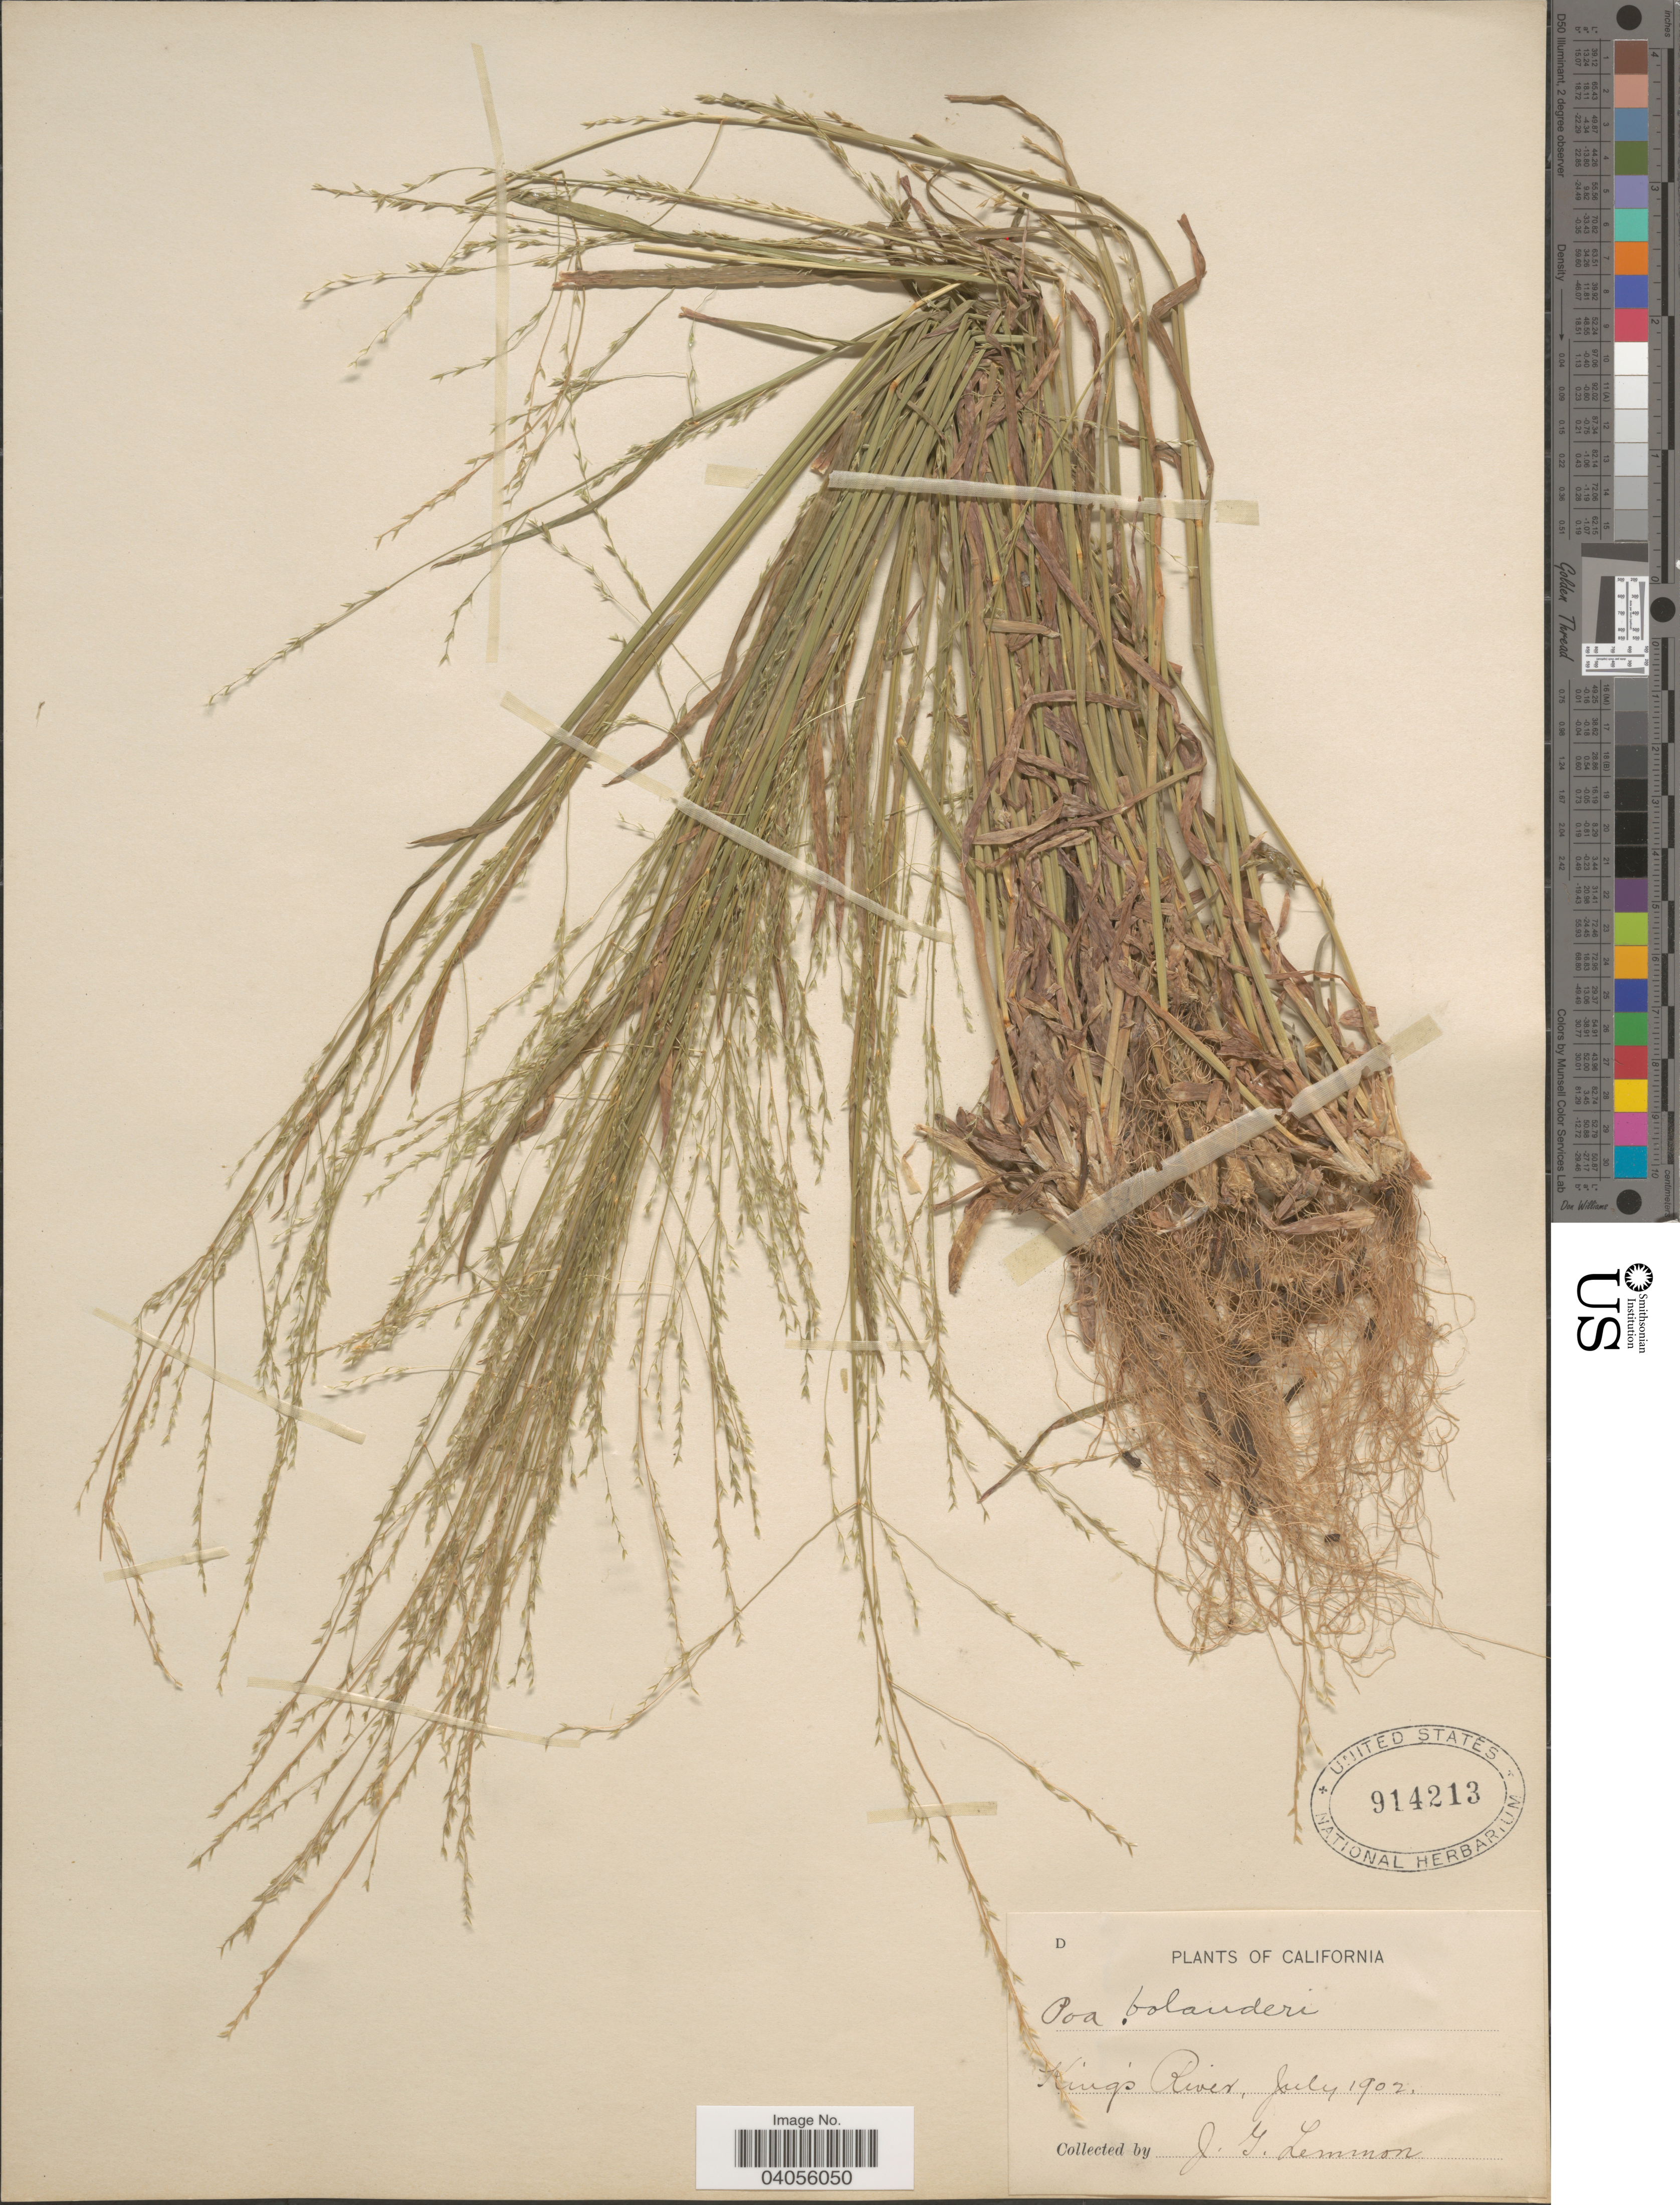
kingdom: Plantae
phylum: Tracheophyta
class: Liliopsida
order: Poales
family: Poaceae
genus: Poa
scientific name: Poa bolanderi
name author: Vasey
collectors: J. Lemmon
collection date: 1902-07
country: United States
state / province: California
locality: King's River.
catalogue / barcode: US 914213